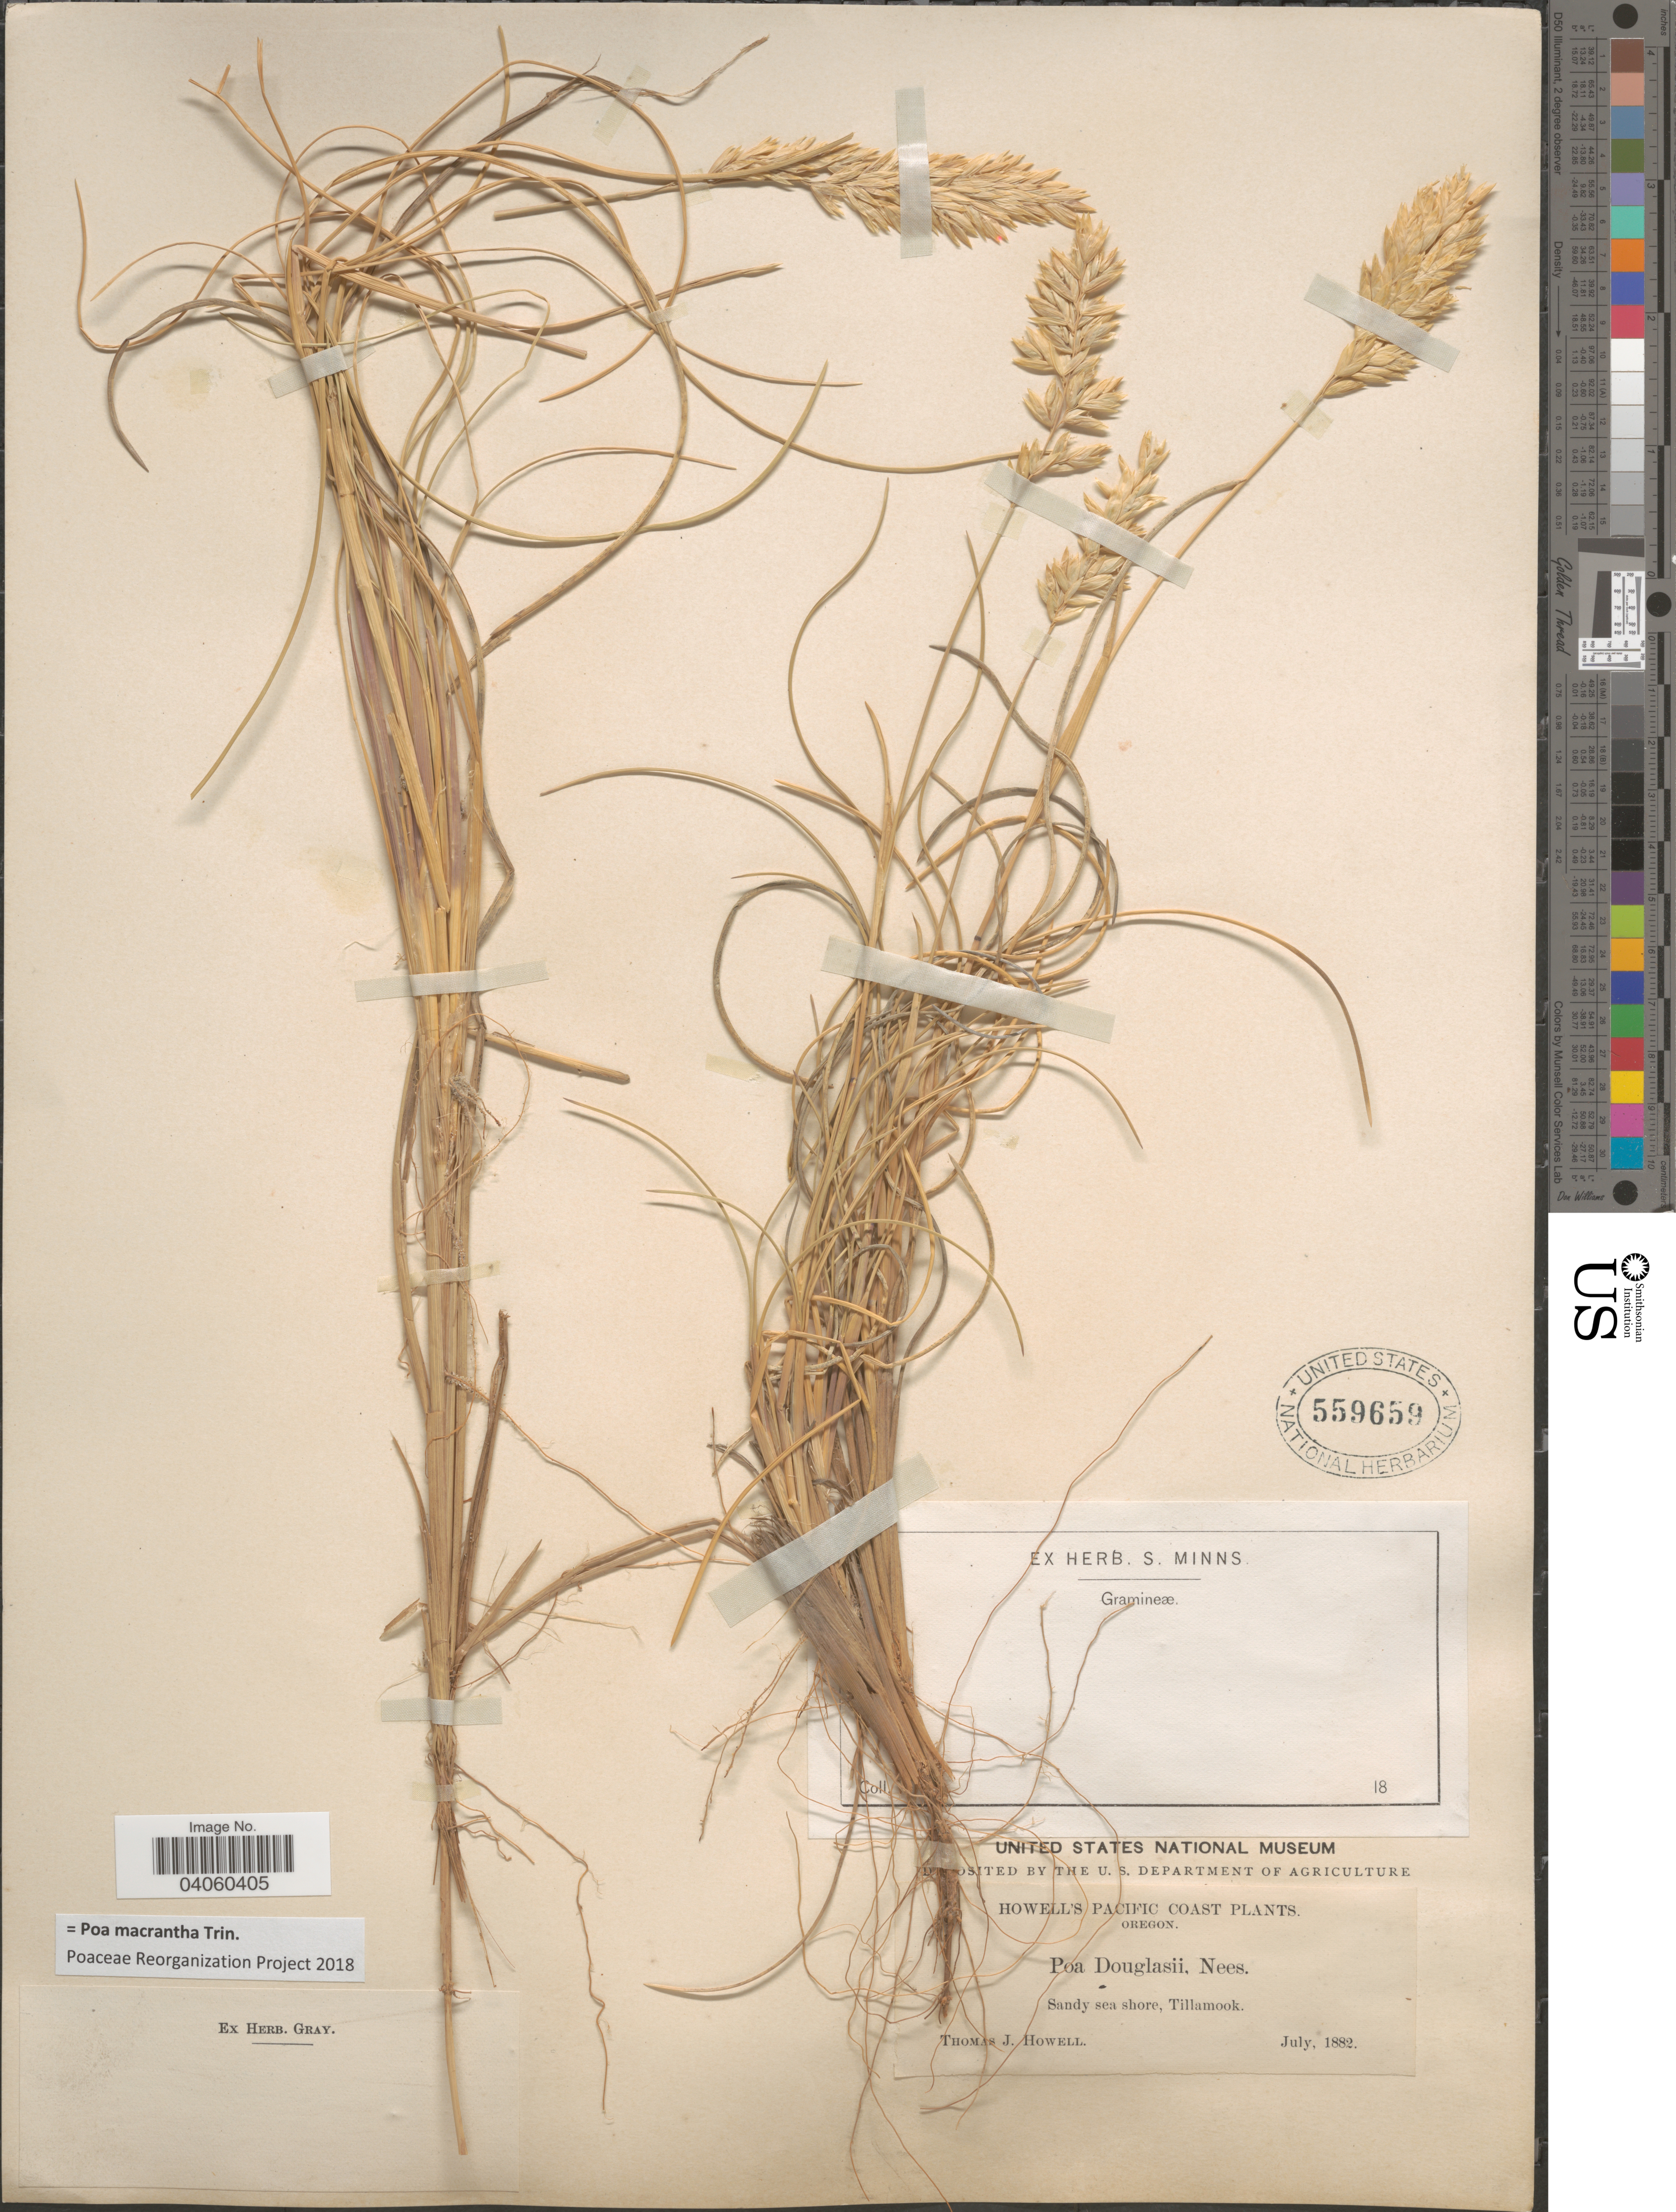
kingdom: Plantae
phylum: Tracheophyta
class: Liliopsida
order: Poales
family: Poaceae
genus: Poa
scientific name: Poa macrantha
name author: Vasey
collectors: T. J. Howell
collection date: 1882-07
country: United States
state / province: Oregon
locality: Pacific Coast. Sandy sea shore, Tillamook.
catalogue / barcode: US 559659